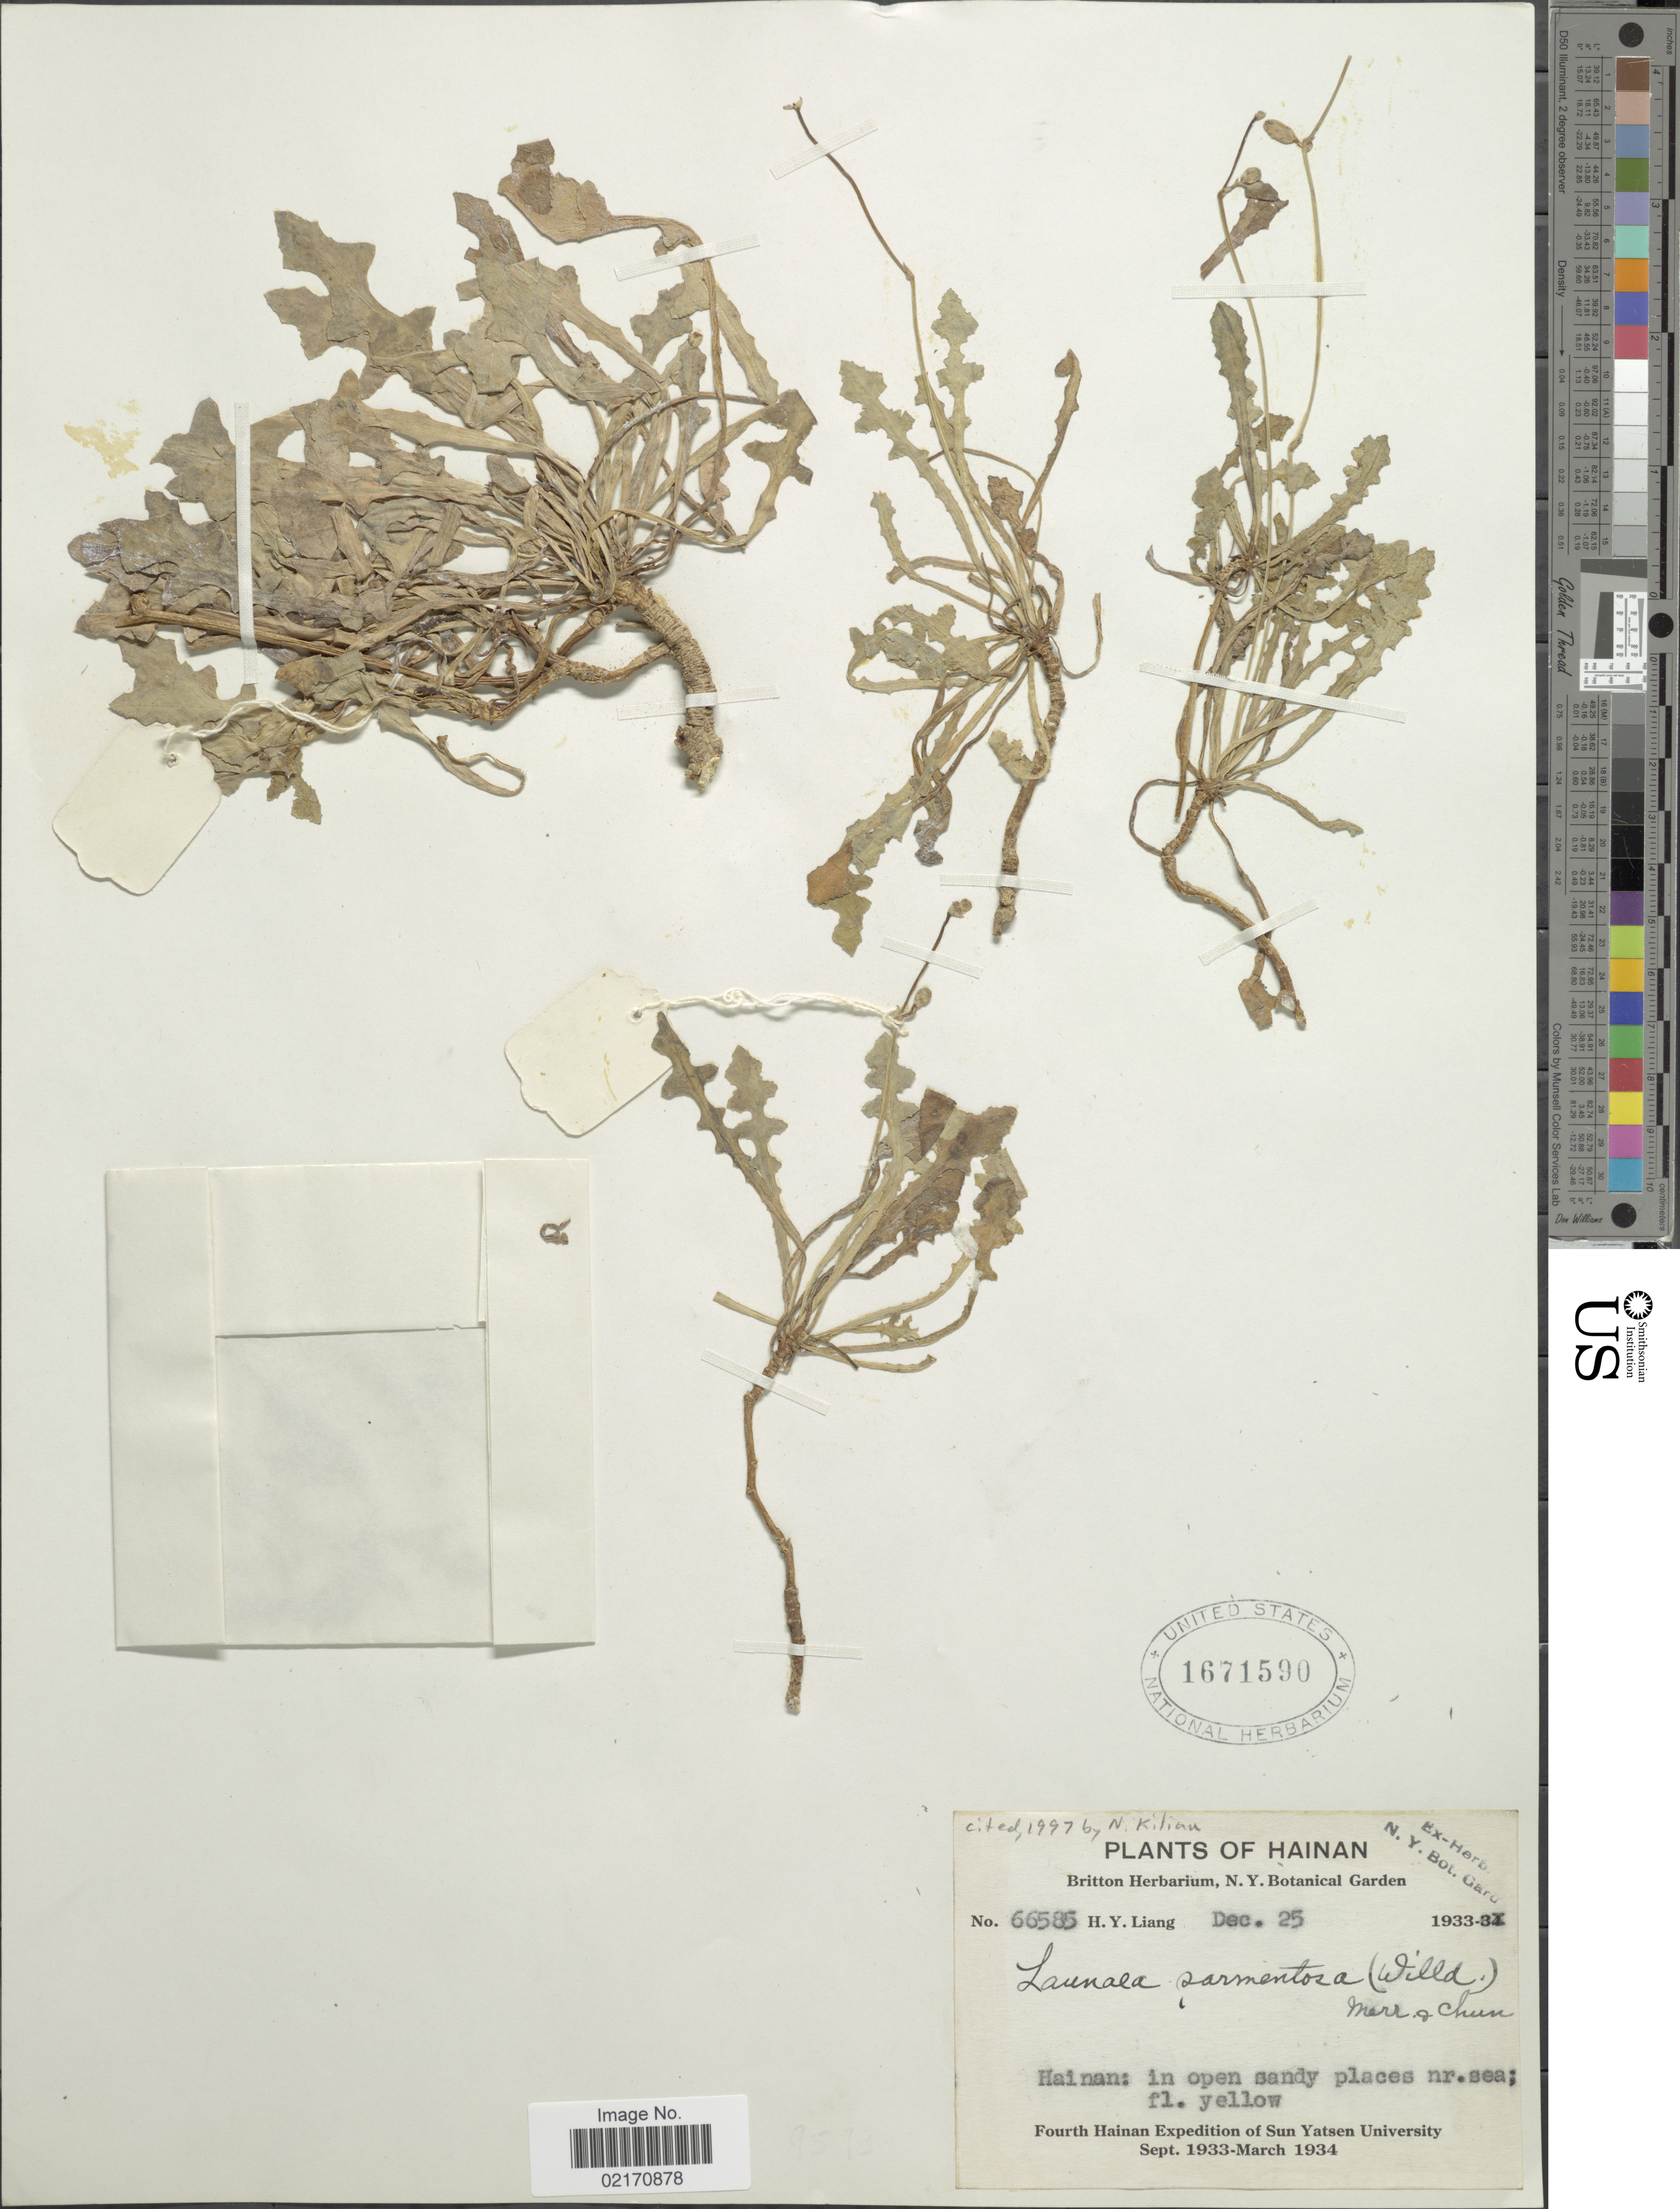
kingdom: Plantae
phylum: Tracheophyta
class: Magnoliopsida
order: Asterales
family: Asteraceae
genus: Launaea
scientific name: Launaea sarmentosa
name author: (Willd.) Kuntze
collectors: H. Y. Liang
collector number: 66585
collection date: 1933-12-25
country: China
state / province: Hainan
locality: Hainan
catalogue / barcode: US 1671590